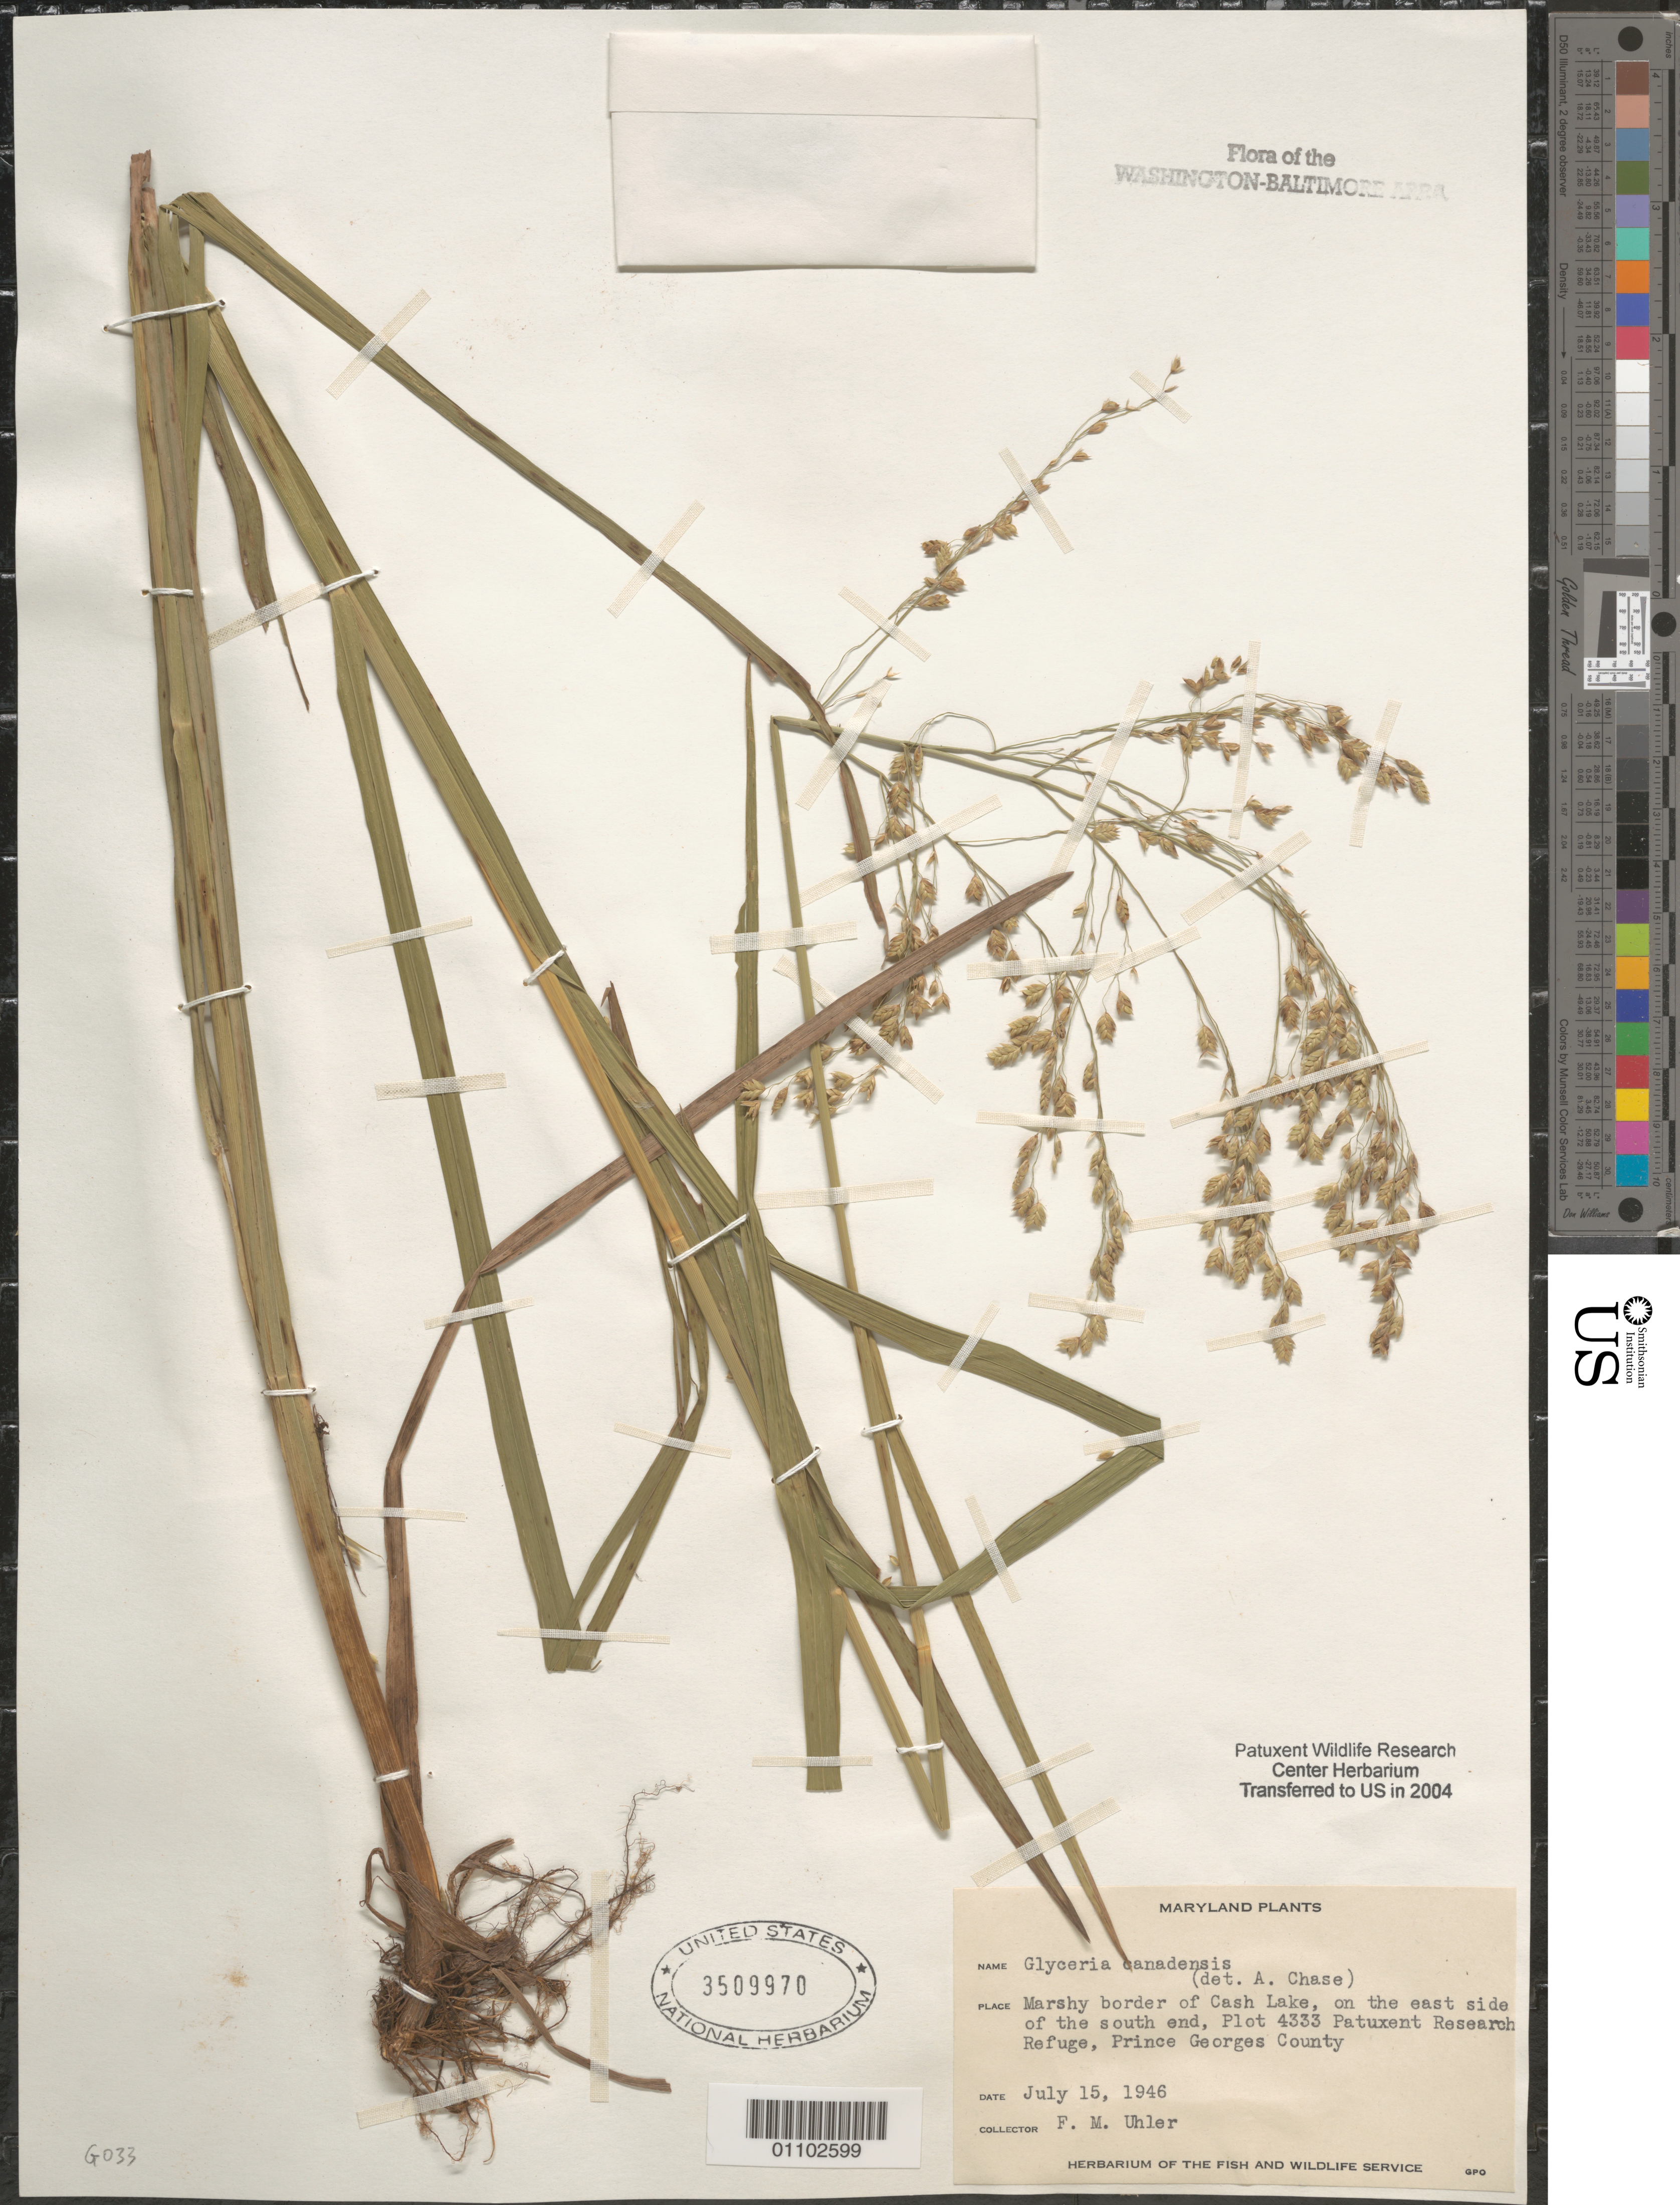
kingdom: Plantae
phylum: Tracheophyta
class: Liliopsida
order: Poales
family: Poaceae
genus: Glyceria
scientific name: Glyceria canadensis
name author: (Michx.) Trin.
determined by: Chase, [M.] Agnes, (US)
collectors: F. M. Uhler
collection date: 1946-07-15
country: United States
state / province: Maryland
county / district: Prince George's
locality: Marshy border of Cash Lake, on the east side of the south end, plot 4433, Patuxent Research Refuge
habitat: Marshy border of lake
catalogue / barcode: US 3509970